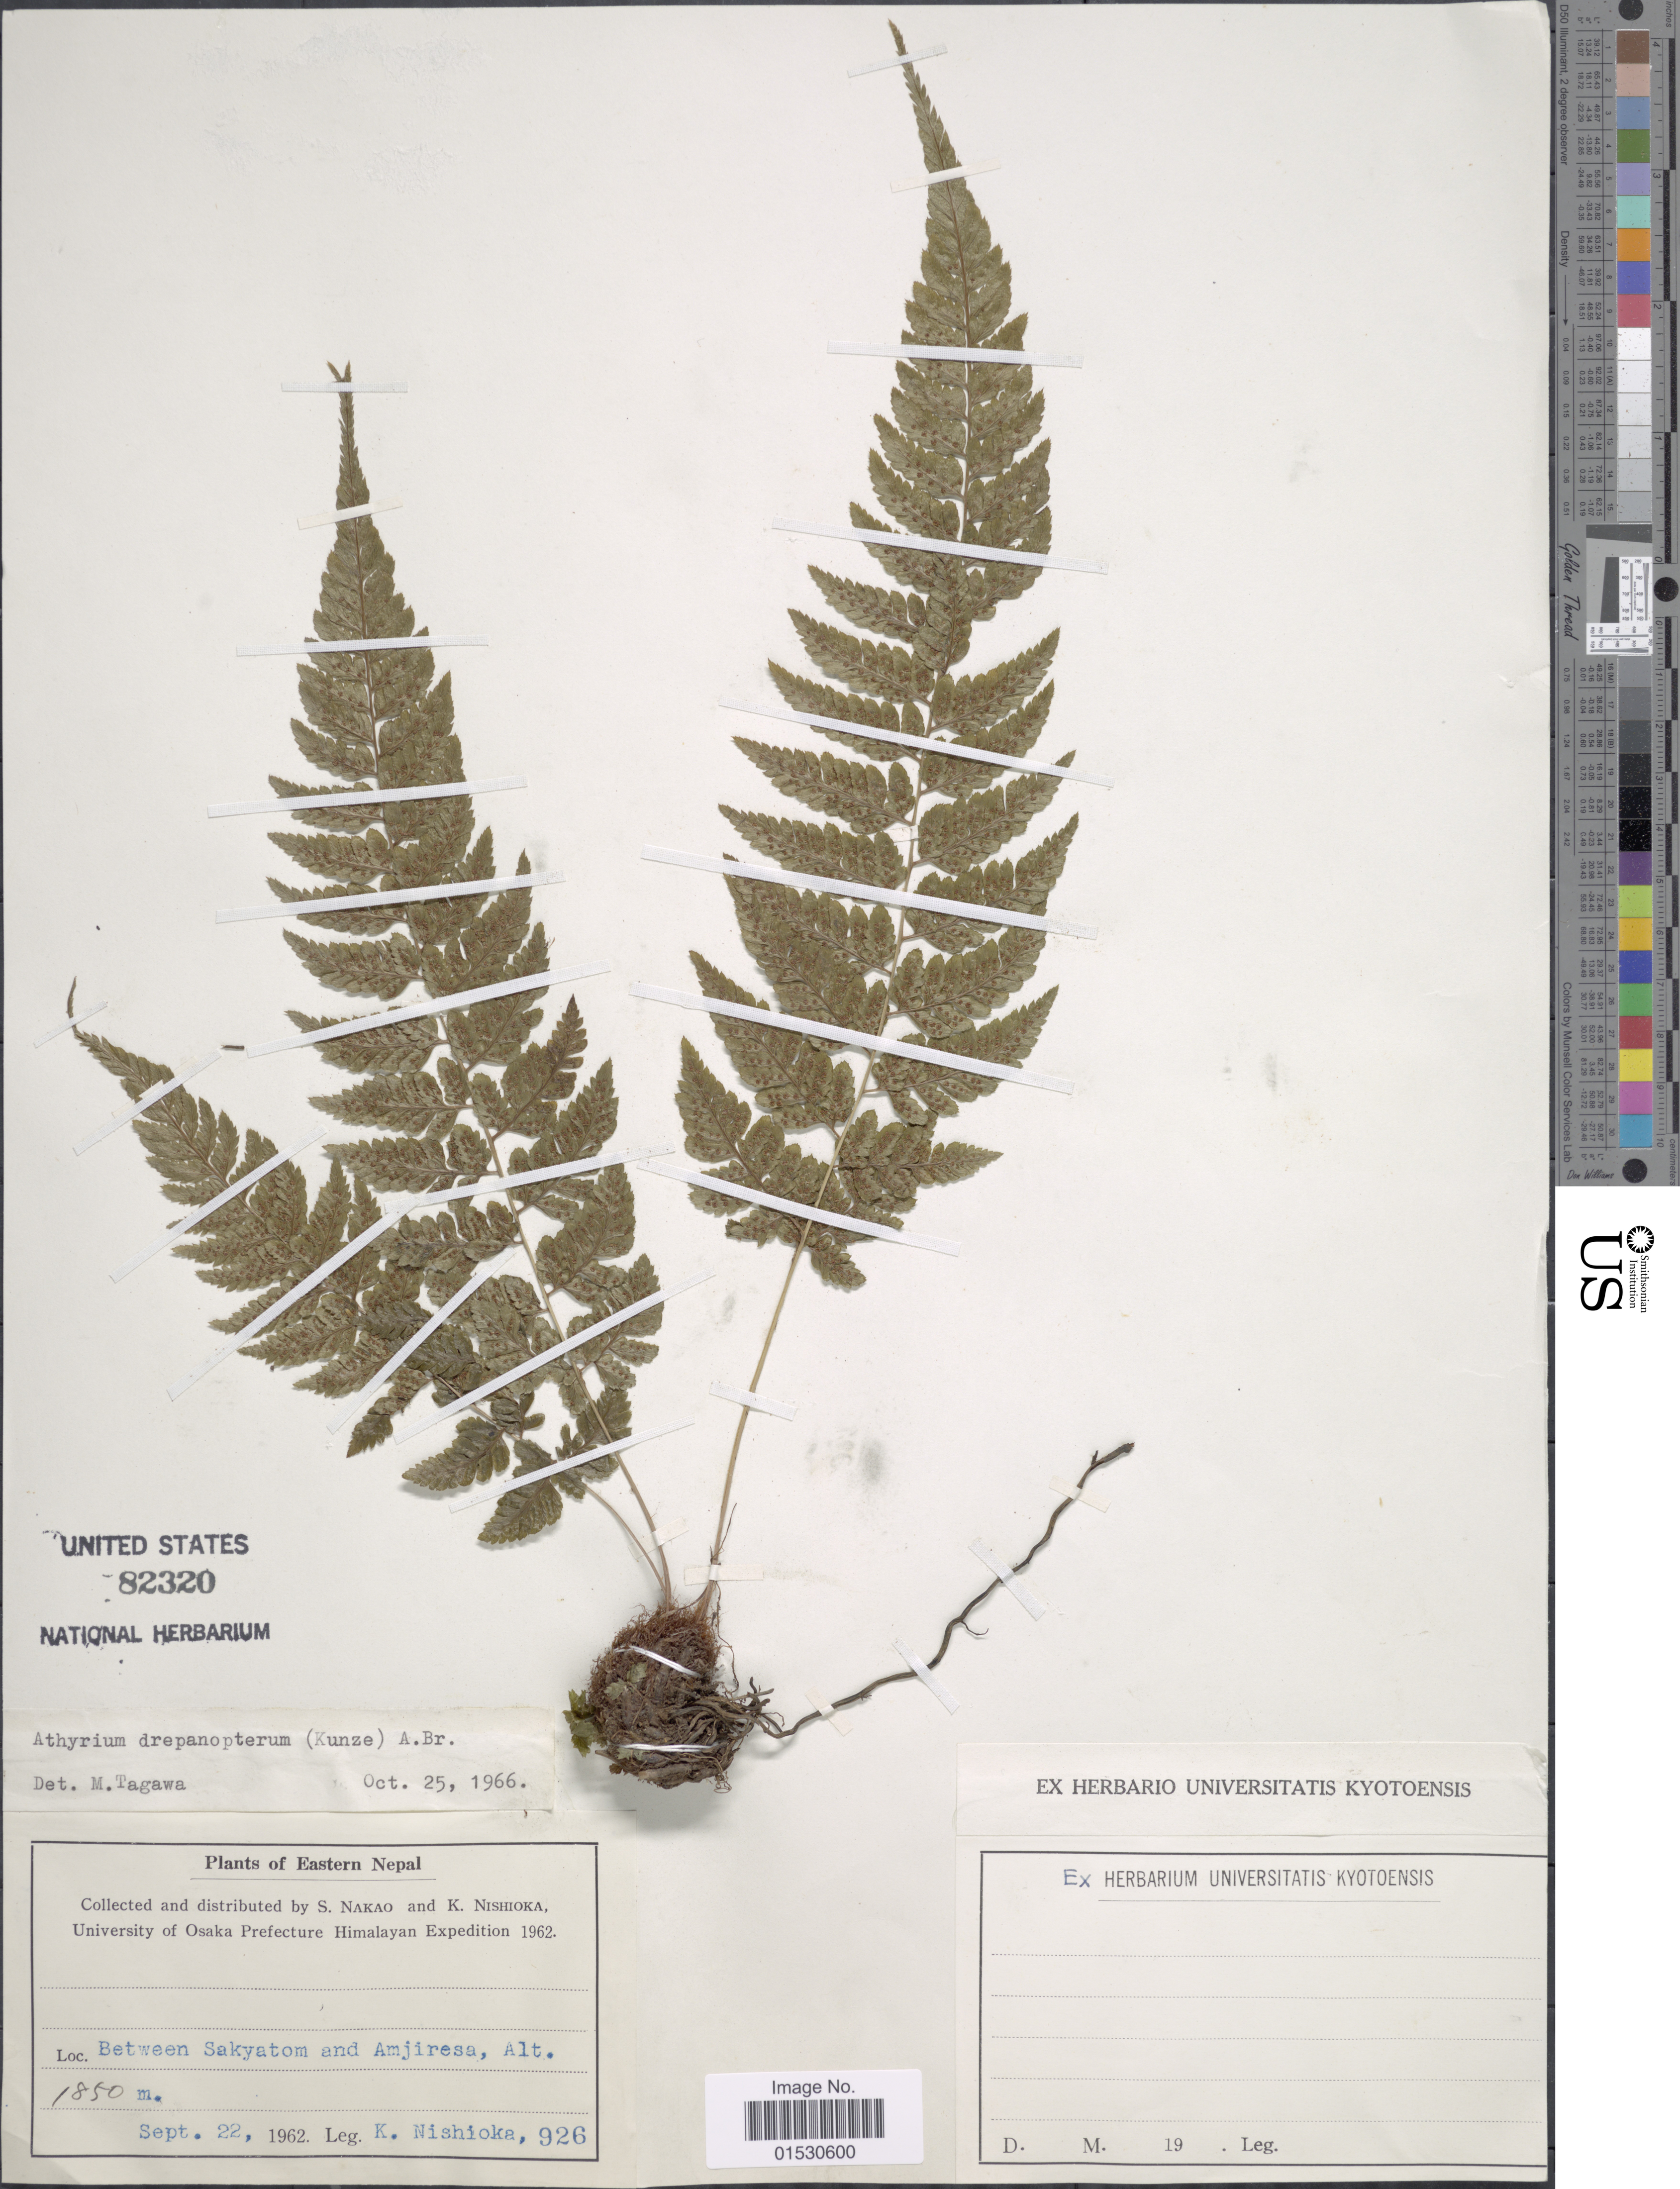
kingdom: Plantae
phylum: Tracheophyta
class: Polypodiopsida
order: Polypodiales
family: Athyriaceae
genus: Athyrium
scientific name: Athyrium drepanopterum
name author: (Kunze) A. Braun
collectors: K. Nishioka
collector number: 926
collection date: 1962-09-22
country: Nepal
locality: Eastern Nepal, between Sakyatom and Amjiresa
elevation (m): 1850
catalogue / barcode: US 82320